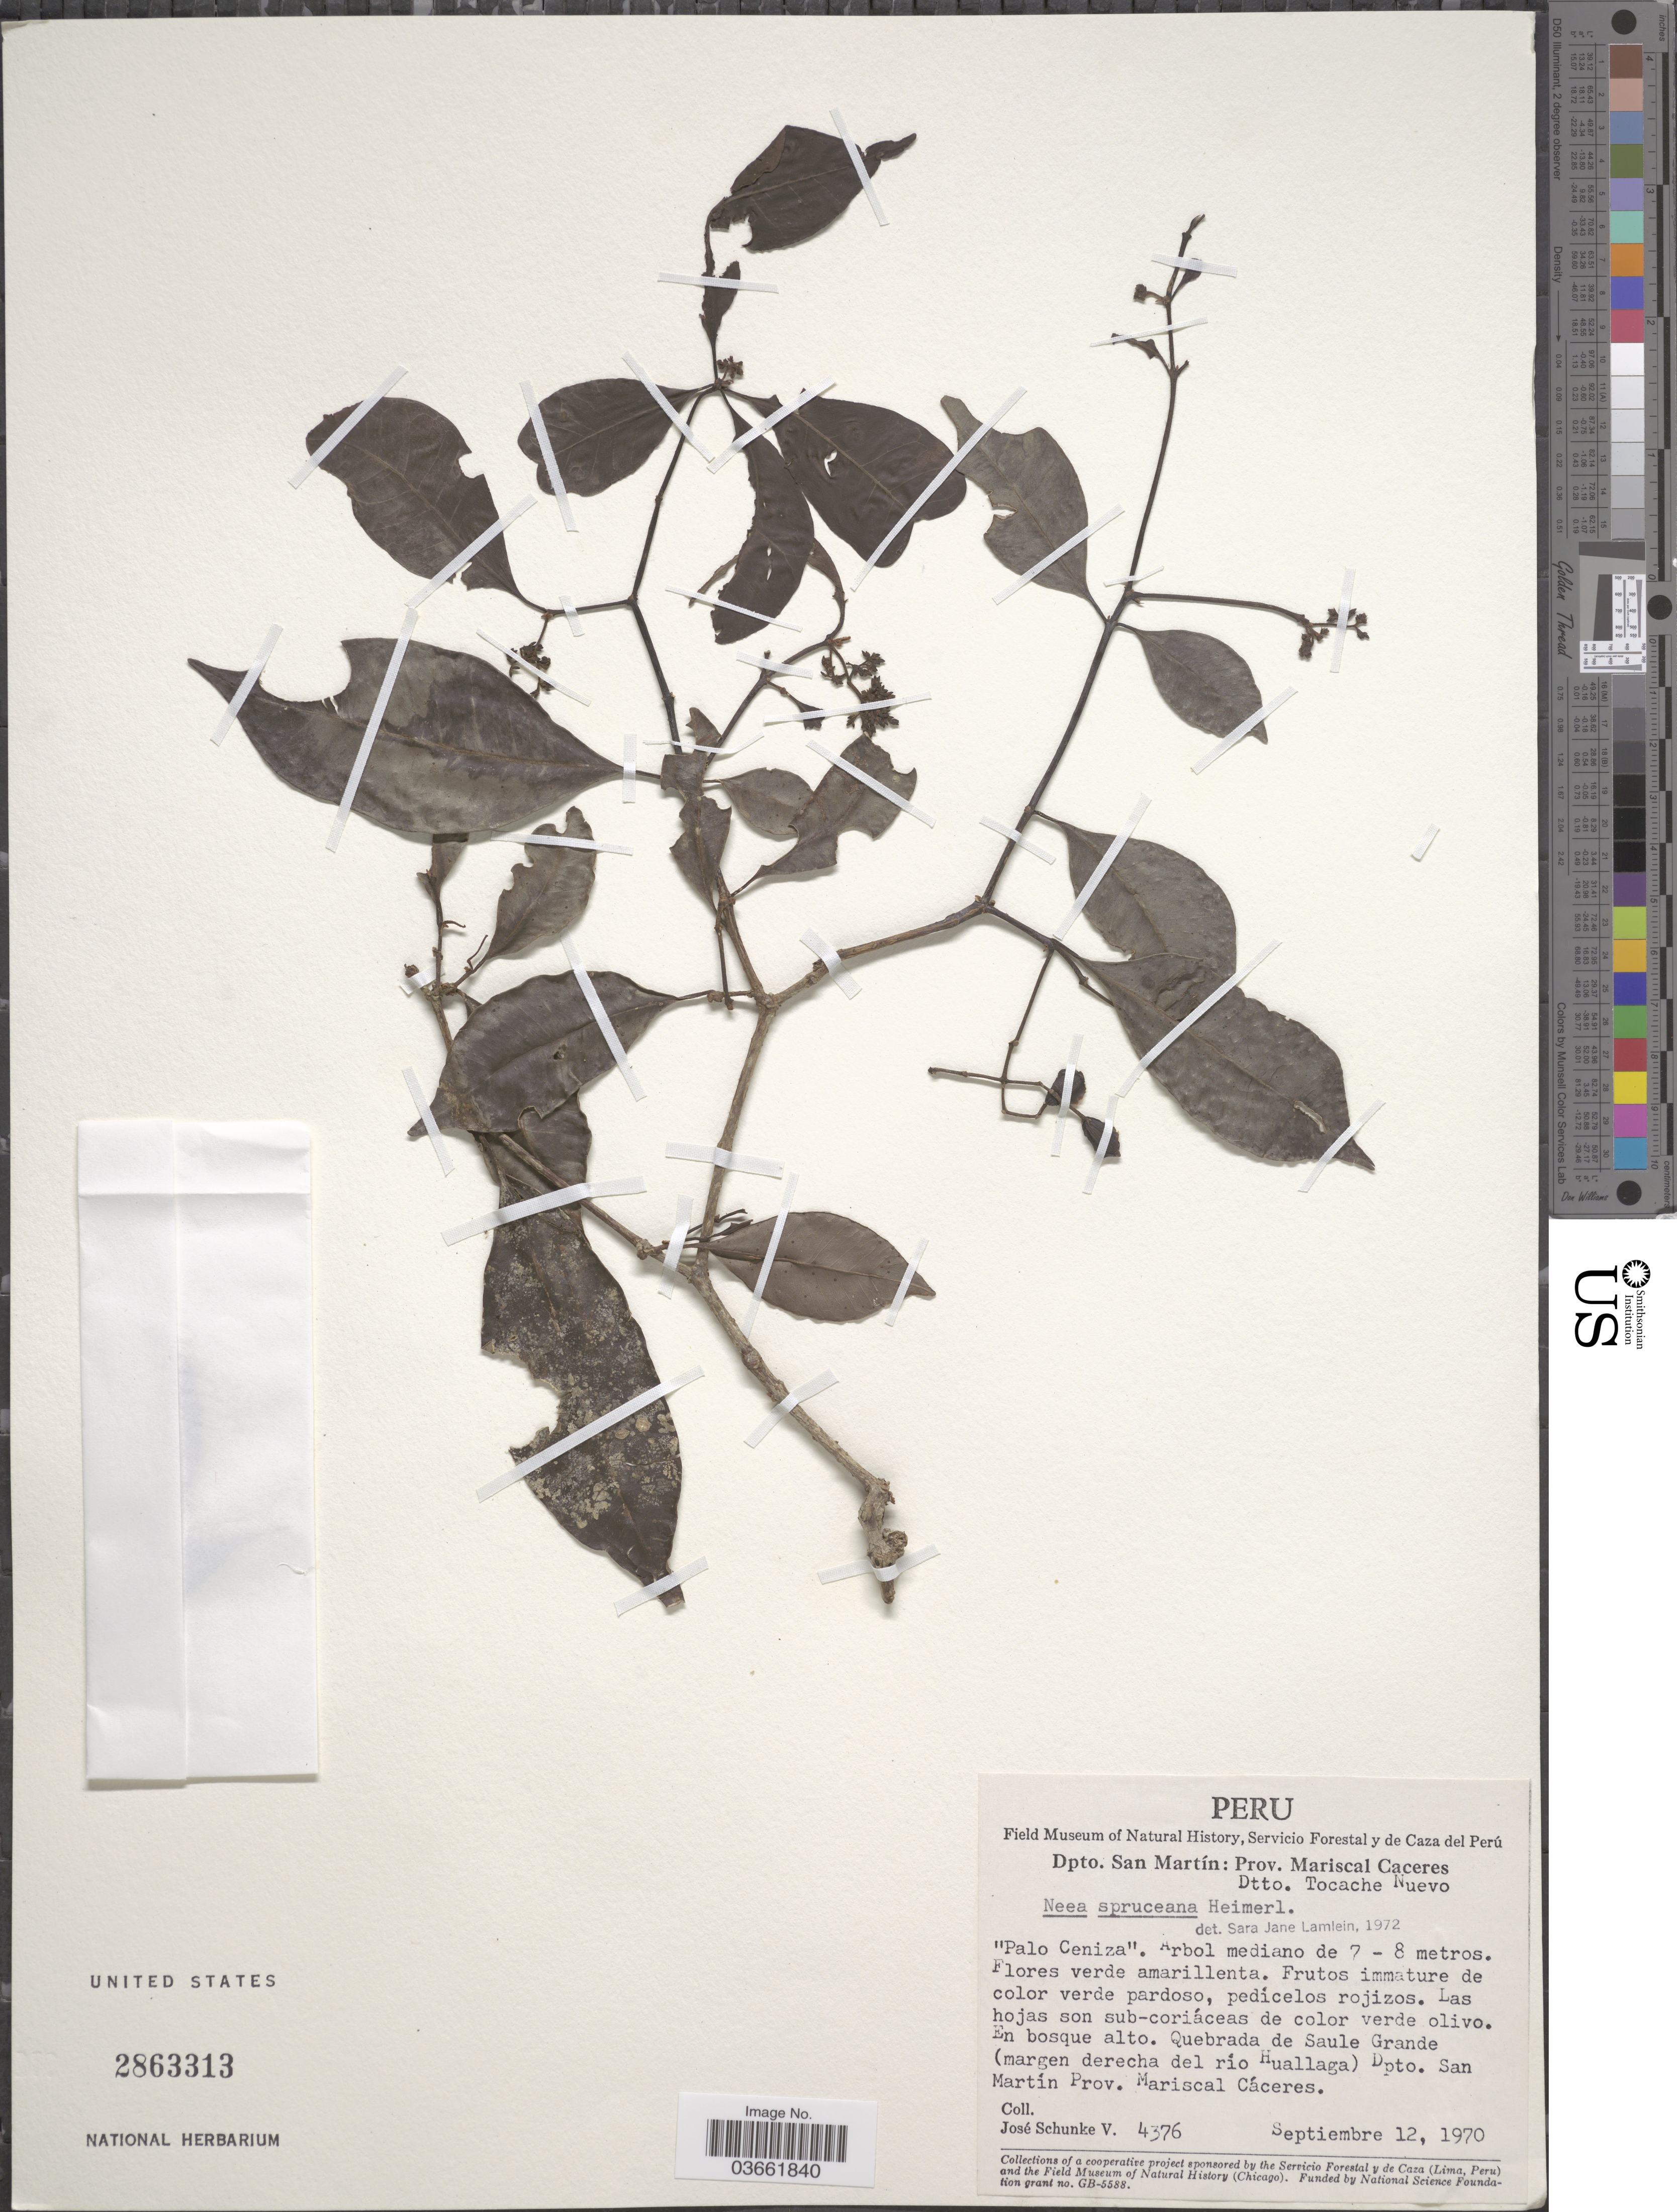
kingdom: Plantae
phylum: Tracheophyta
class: Magnoliopsida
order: Caryophyllales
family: Nyctaginaceae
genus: Neea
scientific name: Neea spruceana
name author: Heimerl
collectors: J. Schunke Vigo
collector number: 4376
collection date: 1970-09-12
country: Peru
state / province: San Martín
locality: Dpto. San Martín: Prov. Mariscal Caceres. Dtto. Tocache Nuevo. Quebrada de Saule Grande (margen derecha del río Huallaga).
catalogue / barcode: US 2863313